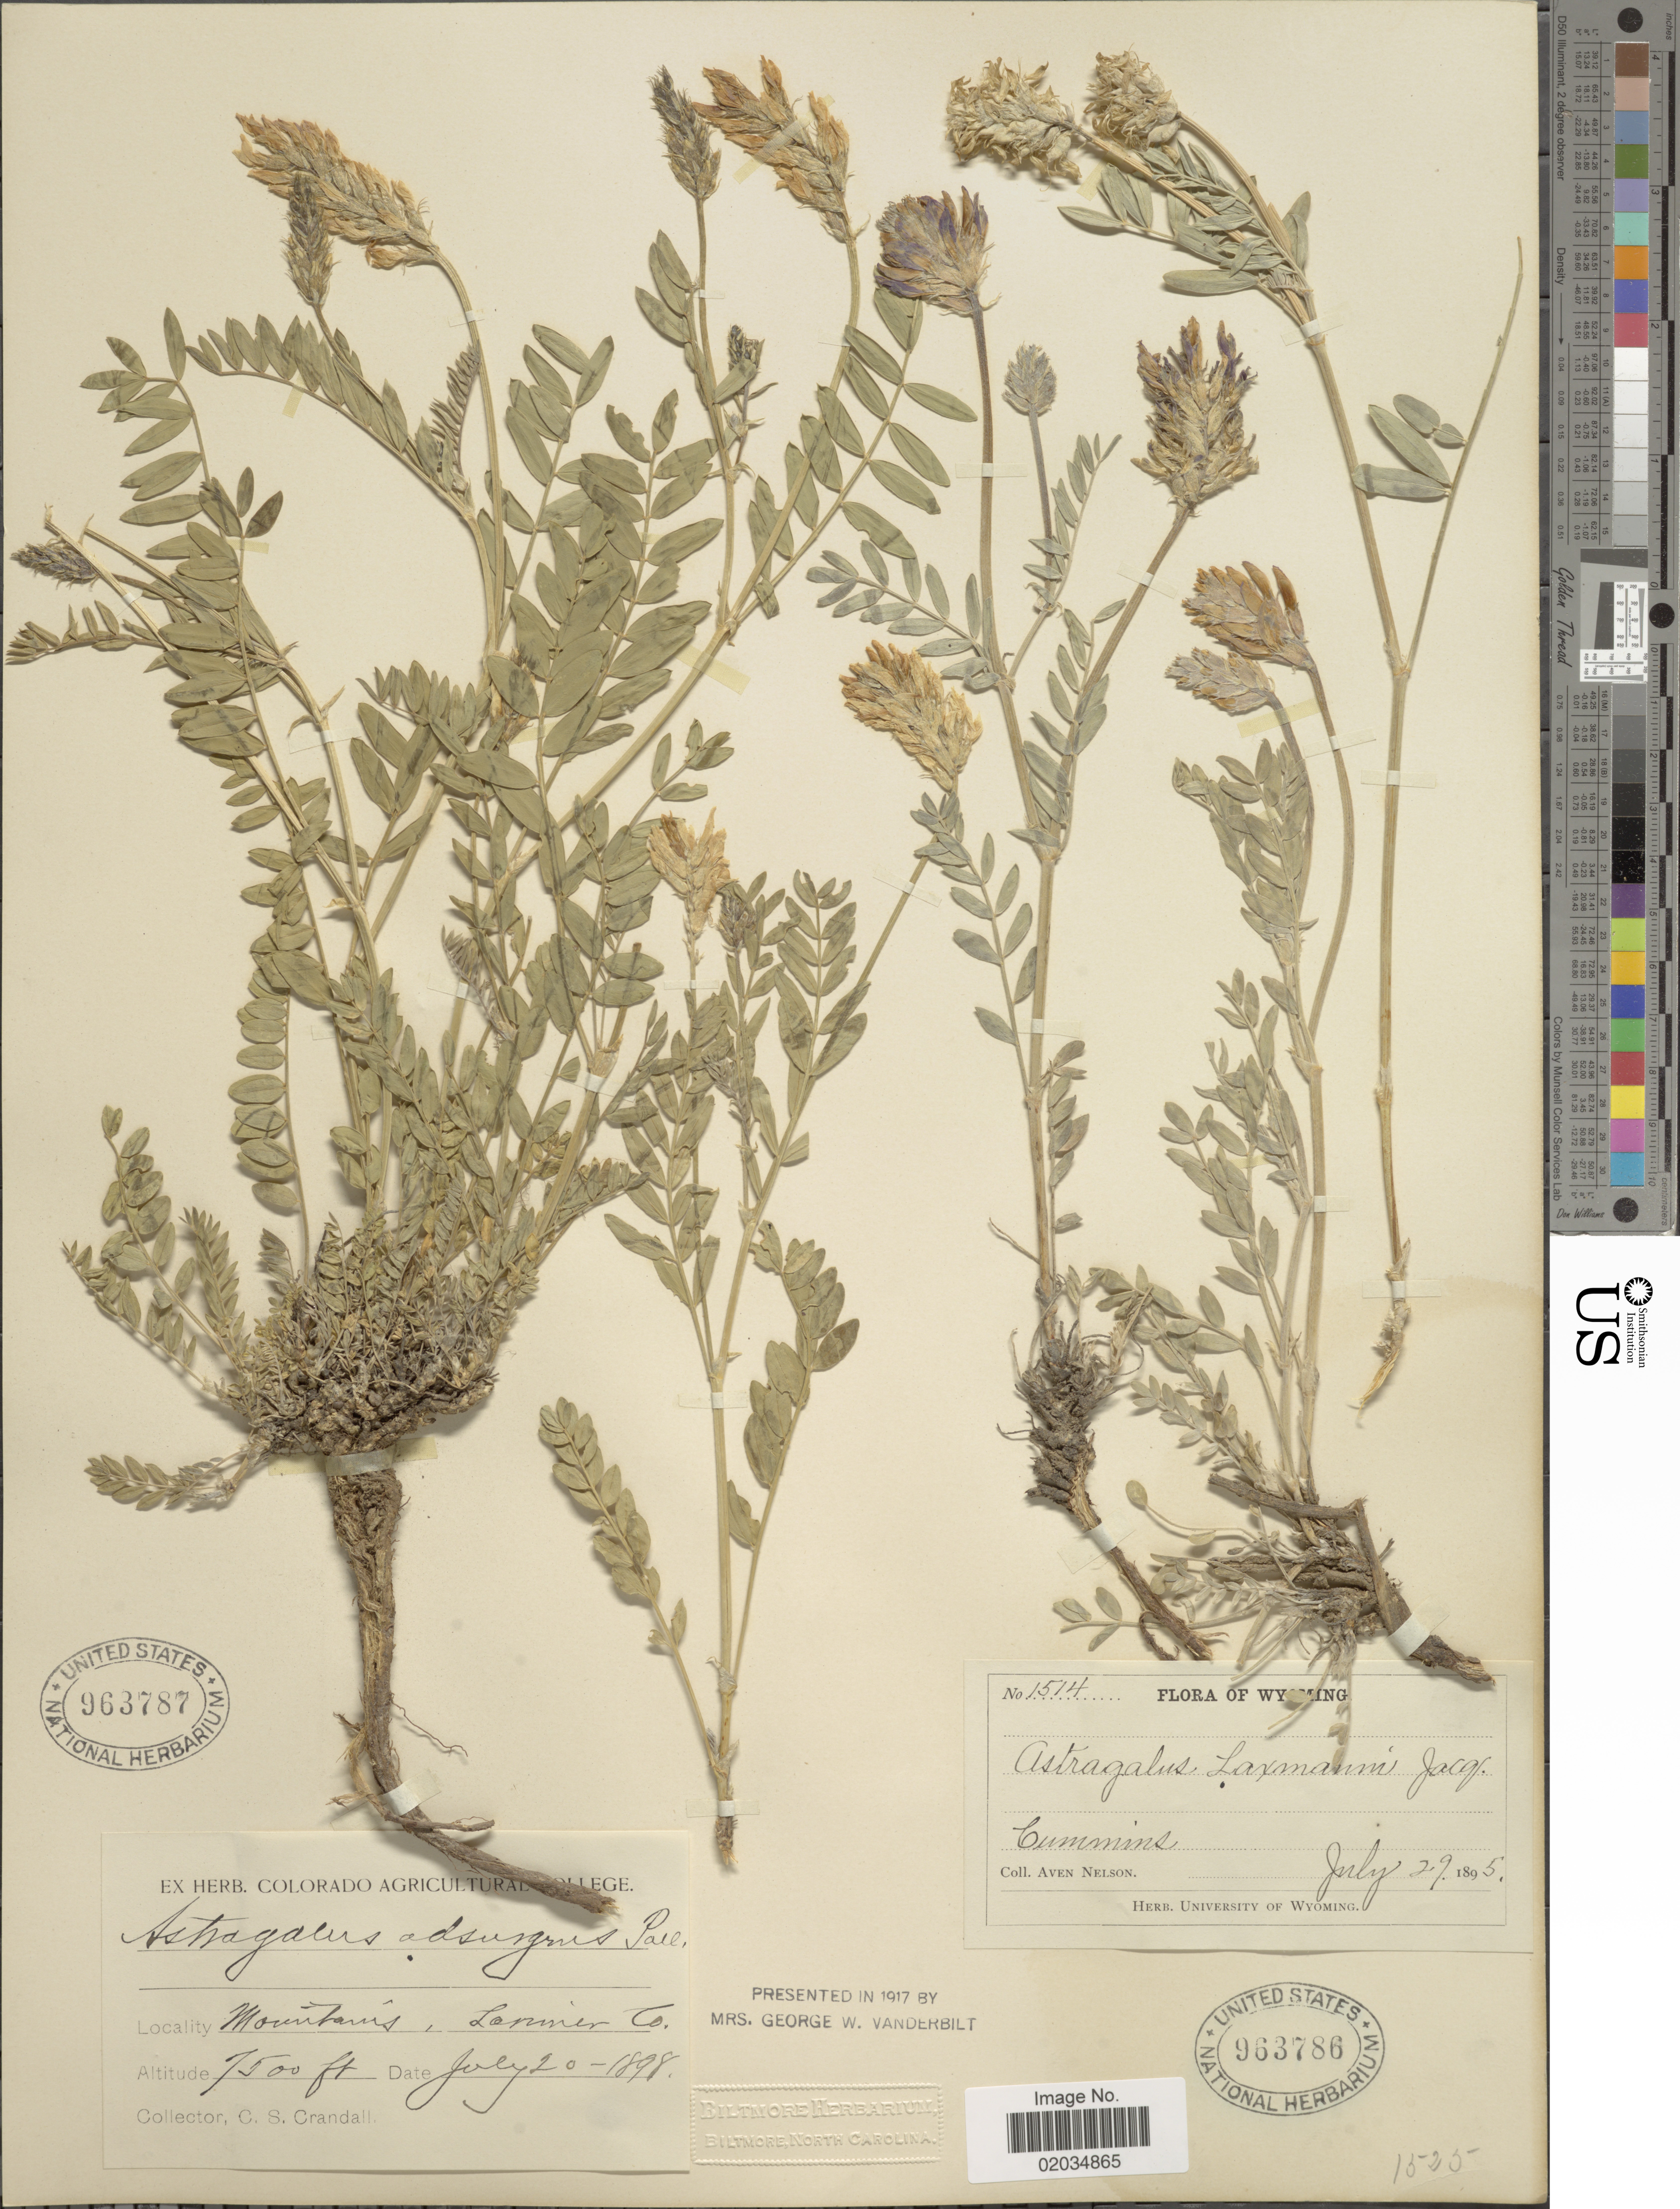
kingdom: Plantae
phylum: Tracheophyta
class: Magnoliopsida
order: Fabales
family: Fabaceae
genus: Astragalus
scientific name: Astragalus striatus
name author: Nutt.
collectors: C. Crandall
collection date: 1898-07-20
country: United States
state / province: Colorado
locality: Mountains, Larimer Co.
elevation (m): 2286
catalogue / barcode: US 963787-2